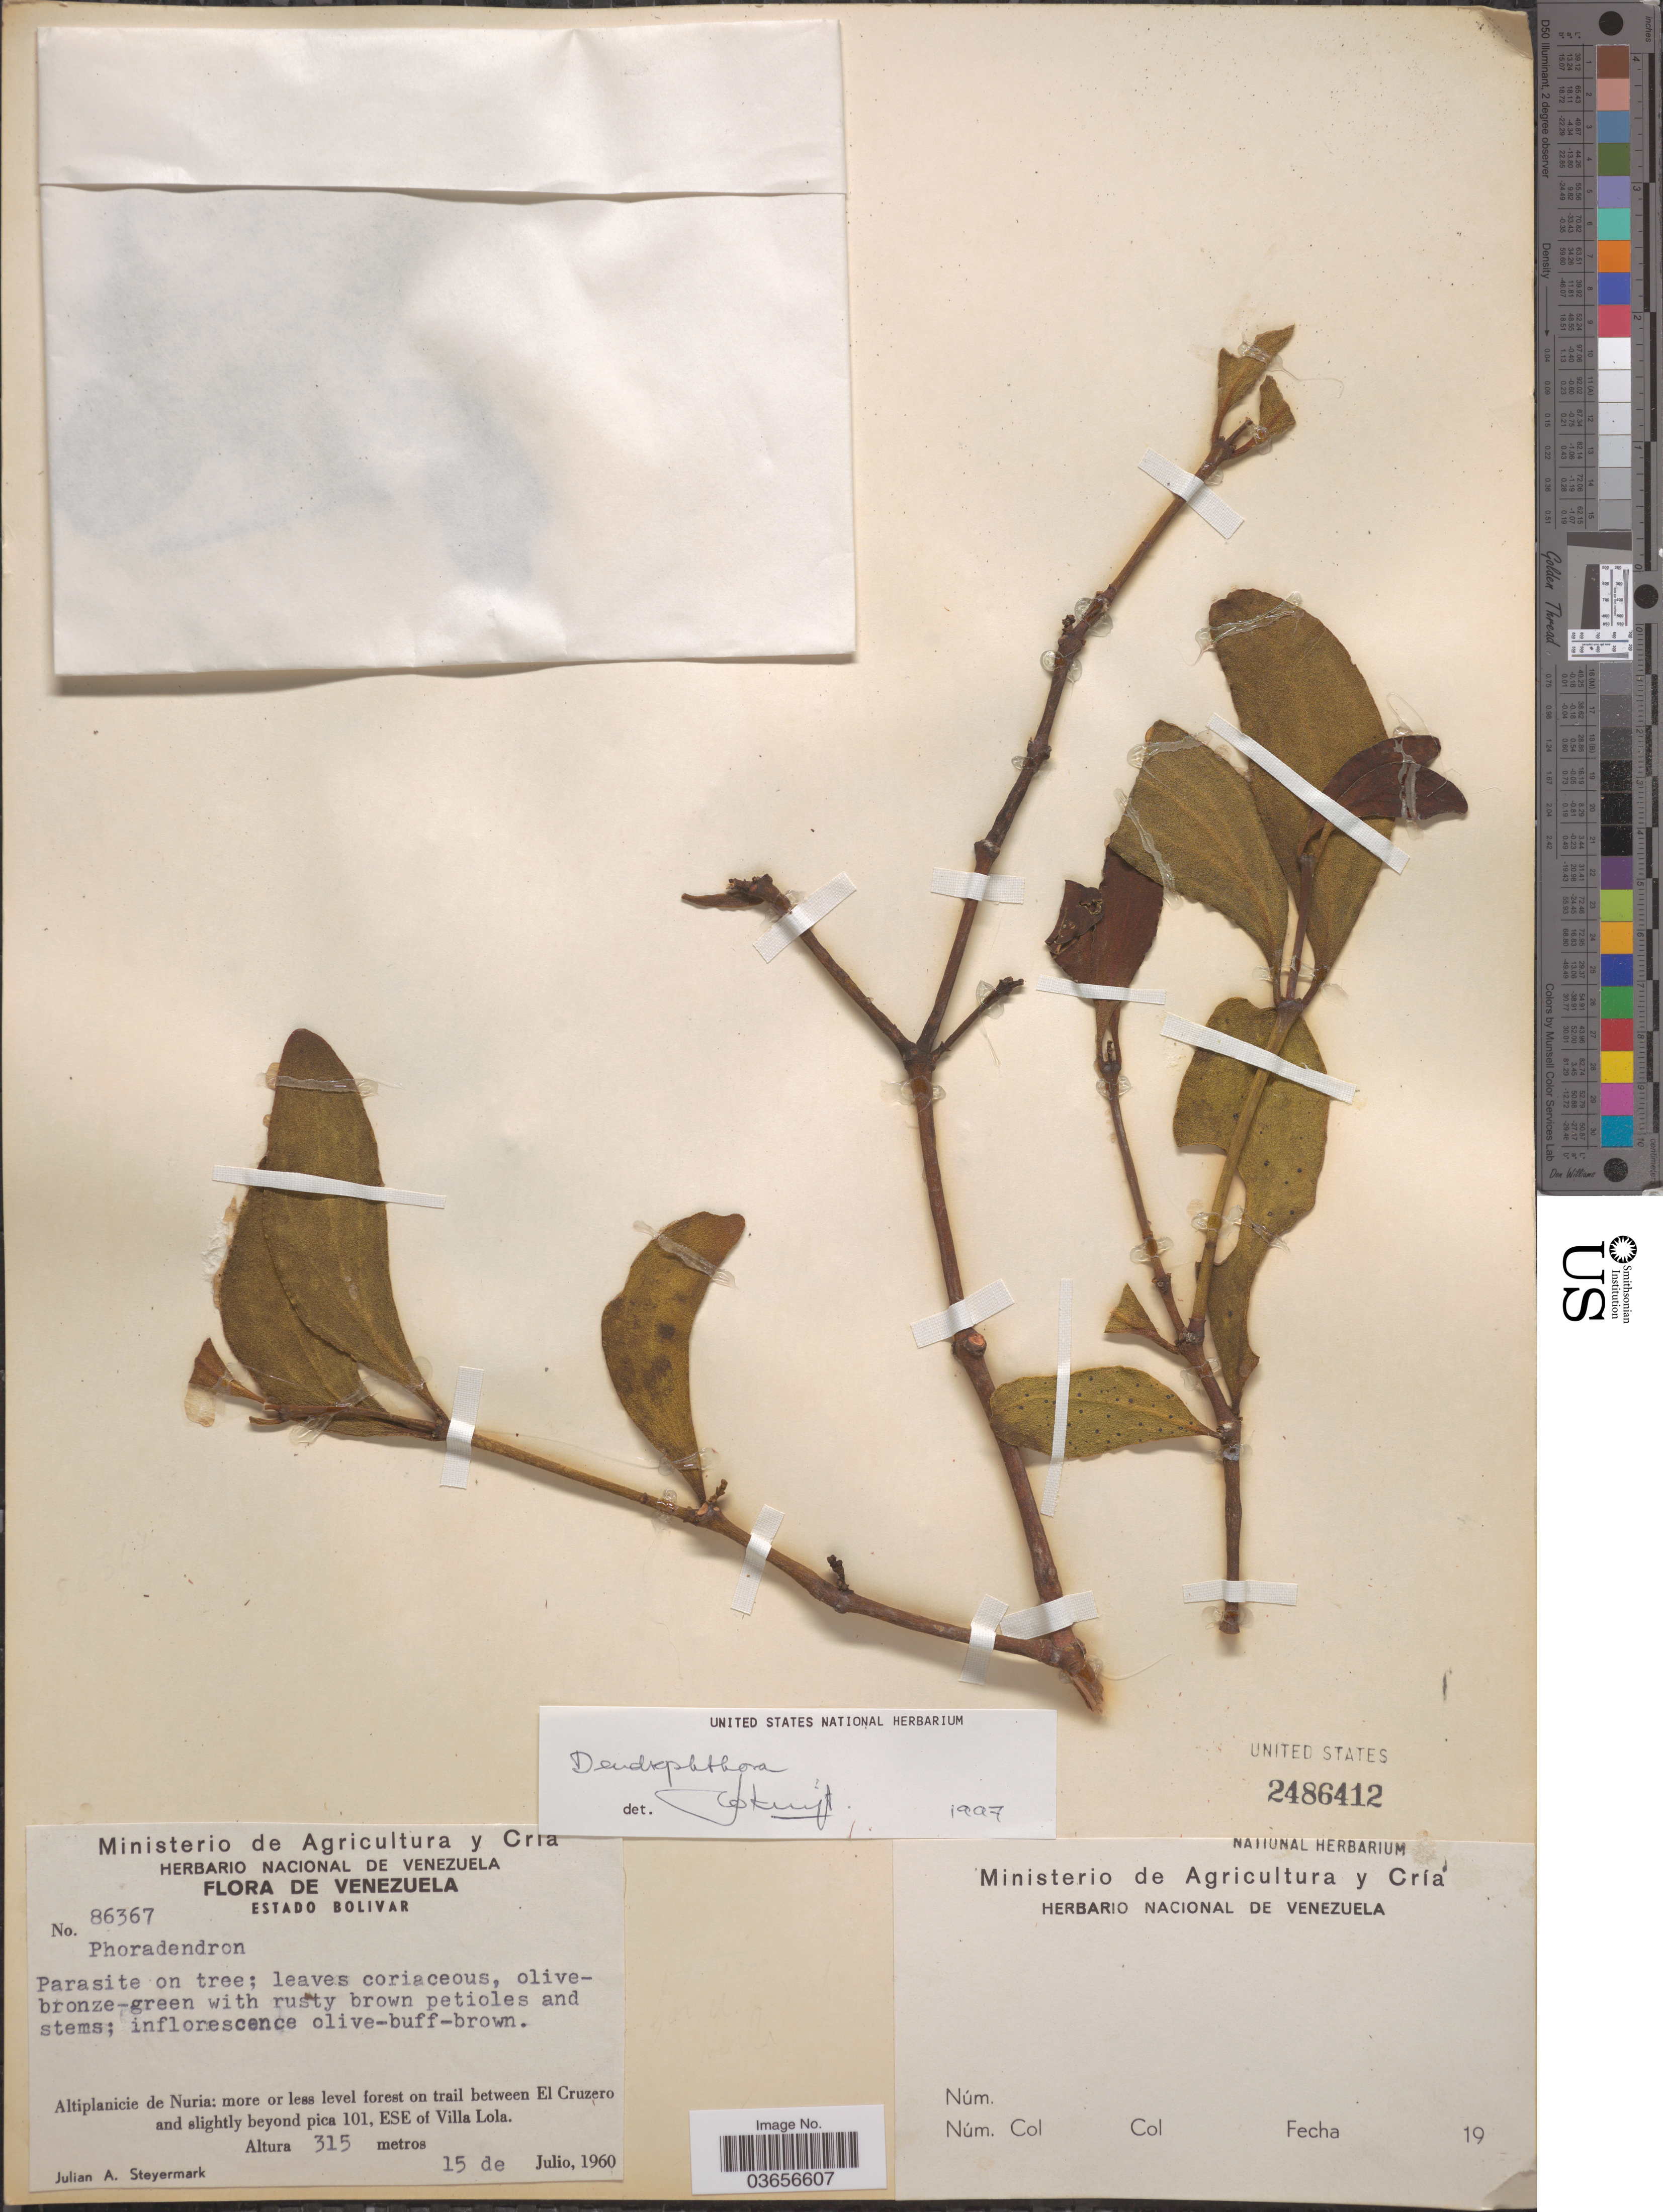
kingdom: Plantae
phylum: Tracheophyta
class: Magnoliopsida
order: Santalales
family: Viscaceae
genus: Dendrophthora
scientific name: Dendrophthora sp.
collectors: J. Steyermark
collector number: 86367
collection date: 1960-07-15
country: Venezuela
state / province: Bolivar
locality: Altiplanicie de Nuria: more or less level forest on trail between El Cruzero and slightly beyond pica 101, ESE of Villa Lola.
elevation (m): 315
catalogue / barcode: US 2486412